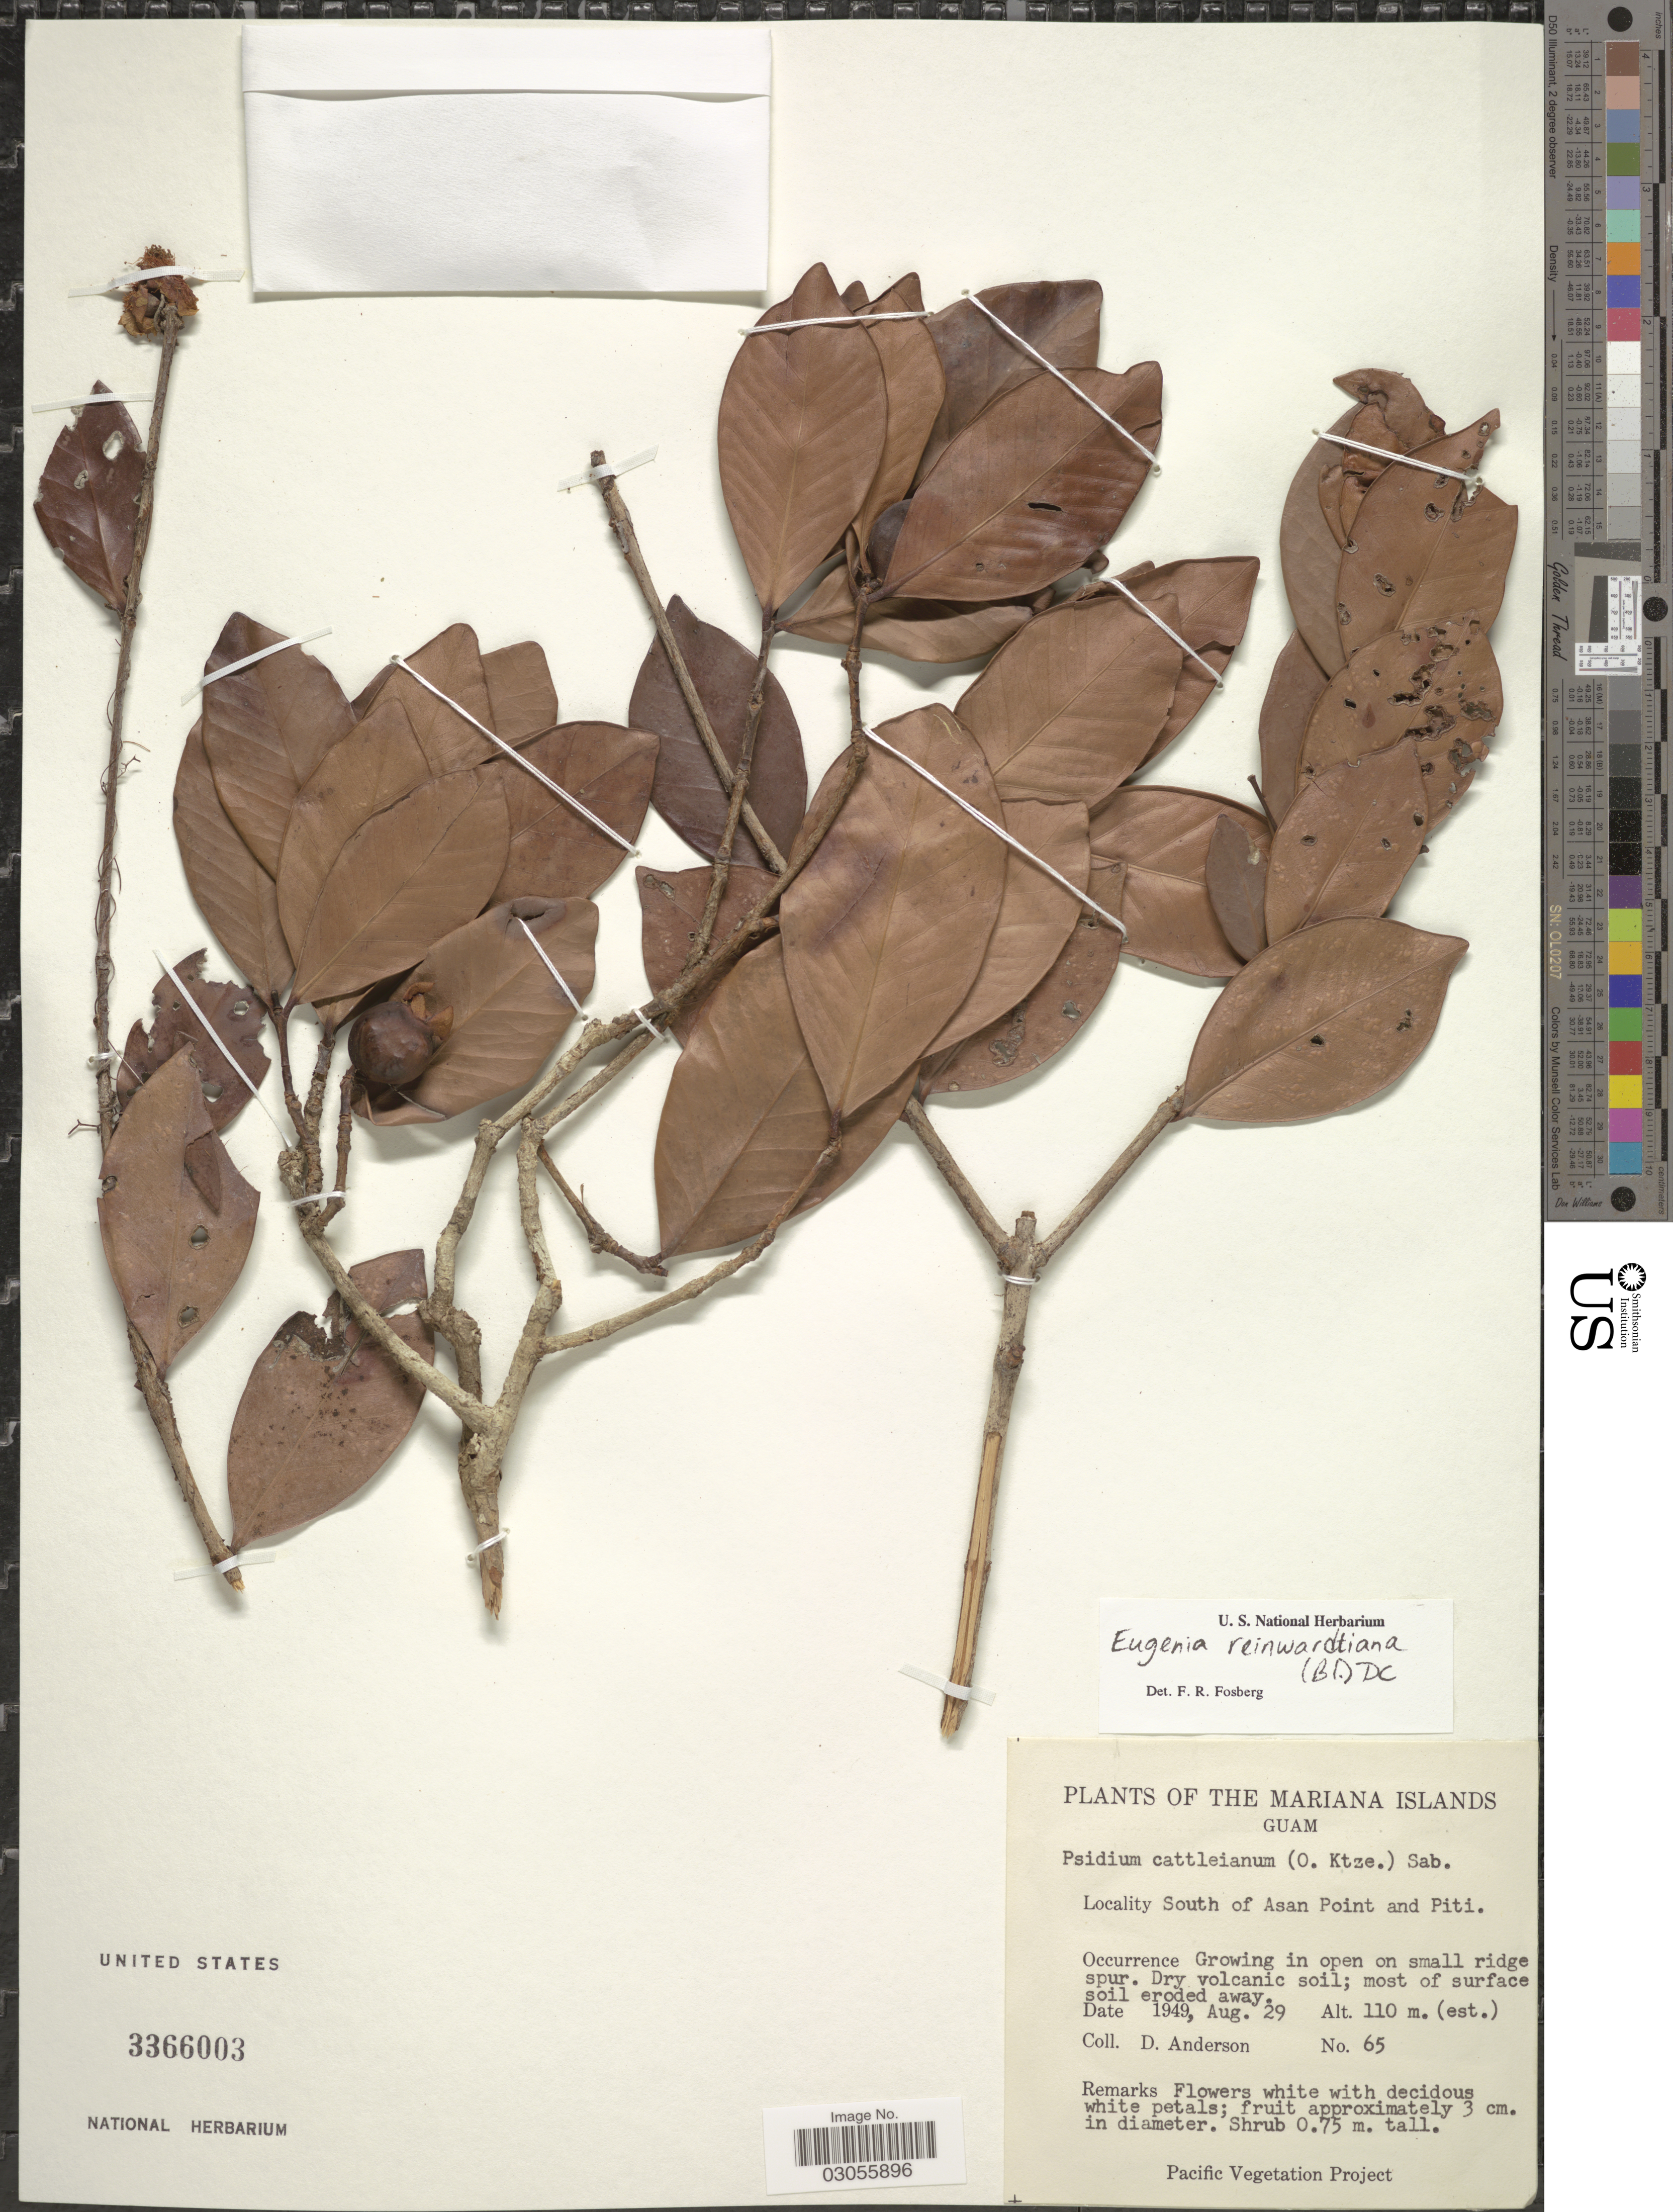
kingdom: Plantae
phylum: Tracheophyta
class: Magnoliopsida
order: Myrtales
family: Myrtaceae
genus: Eugenia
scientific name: Eugenia reinwardtiana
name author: (Blume) DC.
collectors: D. Anderson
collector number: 65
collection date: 1949-08-29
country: Guam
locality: Mariana Islands. South of Asan Point and Piti.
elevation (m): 110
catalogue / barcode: US 3366003